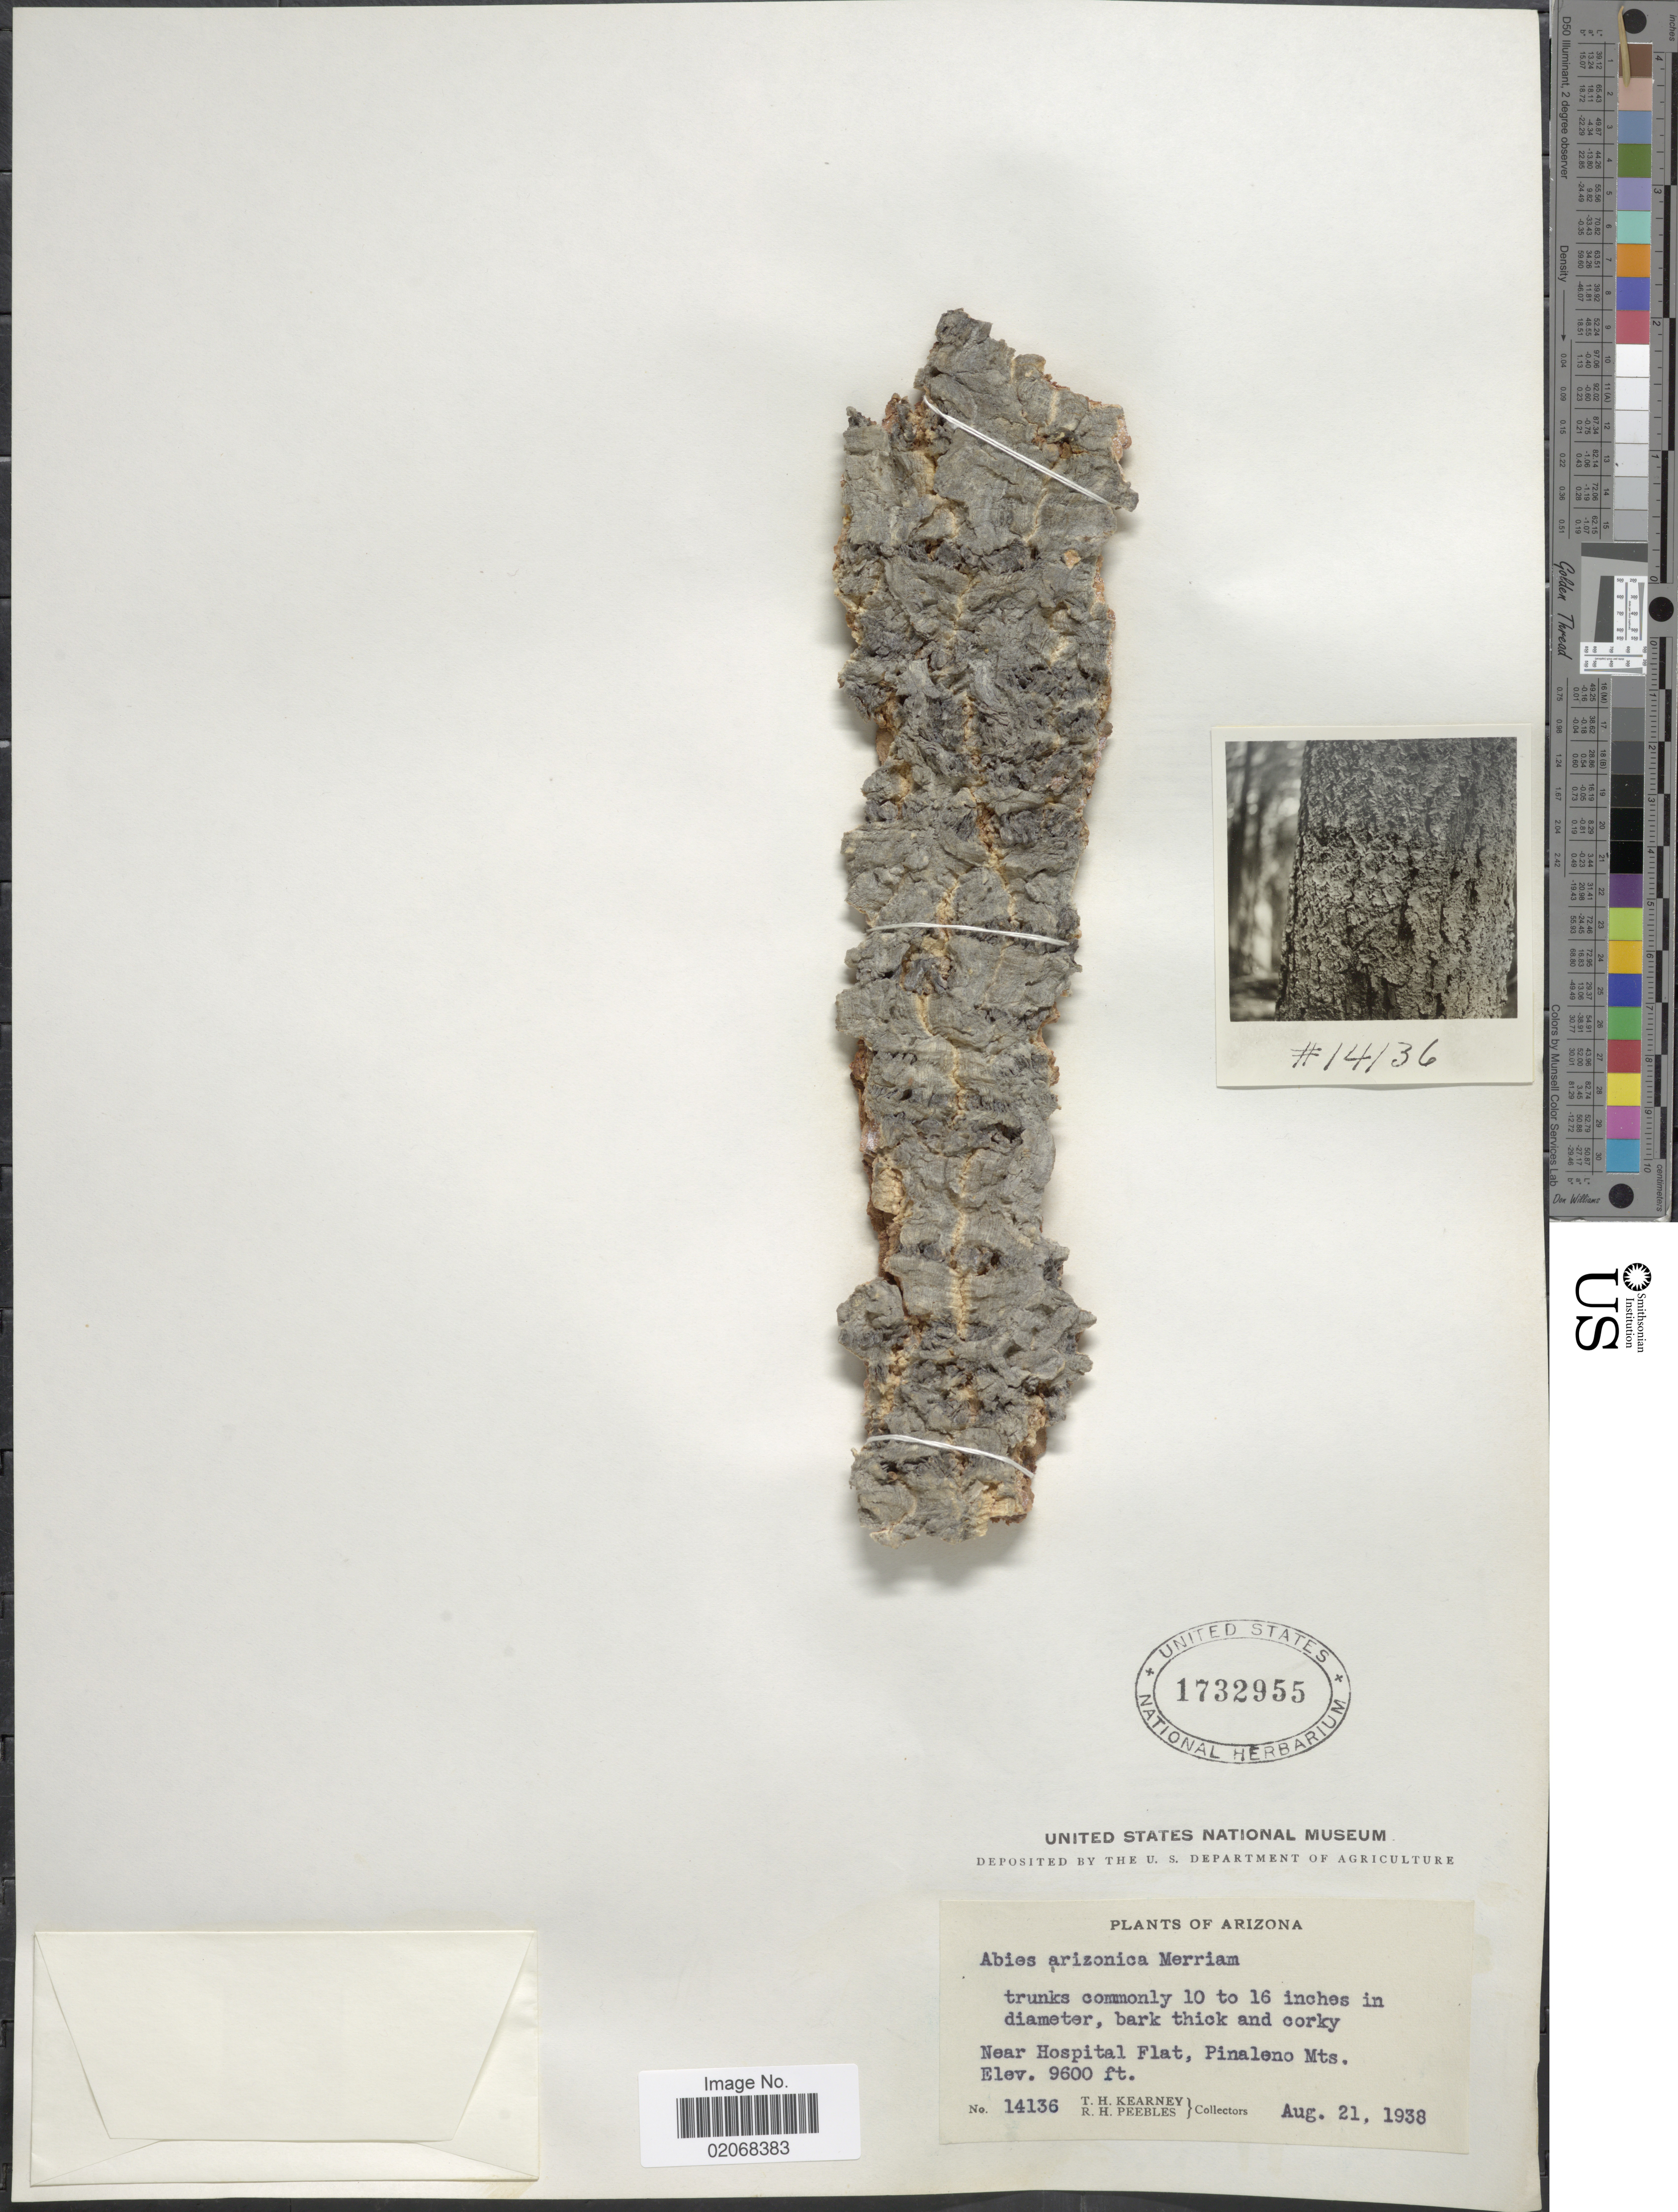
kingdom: Plantae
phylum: Tracheophyta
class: Pinopsida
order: Pinales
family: Pinaceae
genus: Abies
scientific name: Abies lasiocarpa var. arizonica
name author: (Merriam) Lemmon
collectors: T. H. Kearney & R. H. Peebles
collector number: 14136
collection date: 1938-08-21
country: United States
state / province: Arizona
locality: Near Hospital Flat, Pinaleno Mts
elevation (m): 2926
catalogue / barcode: US 1732955